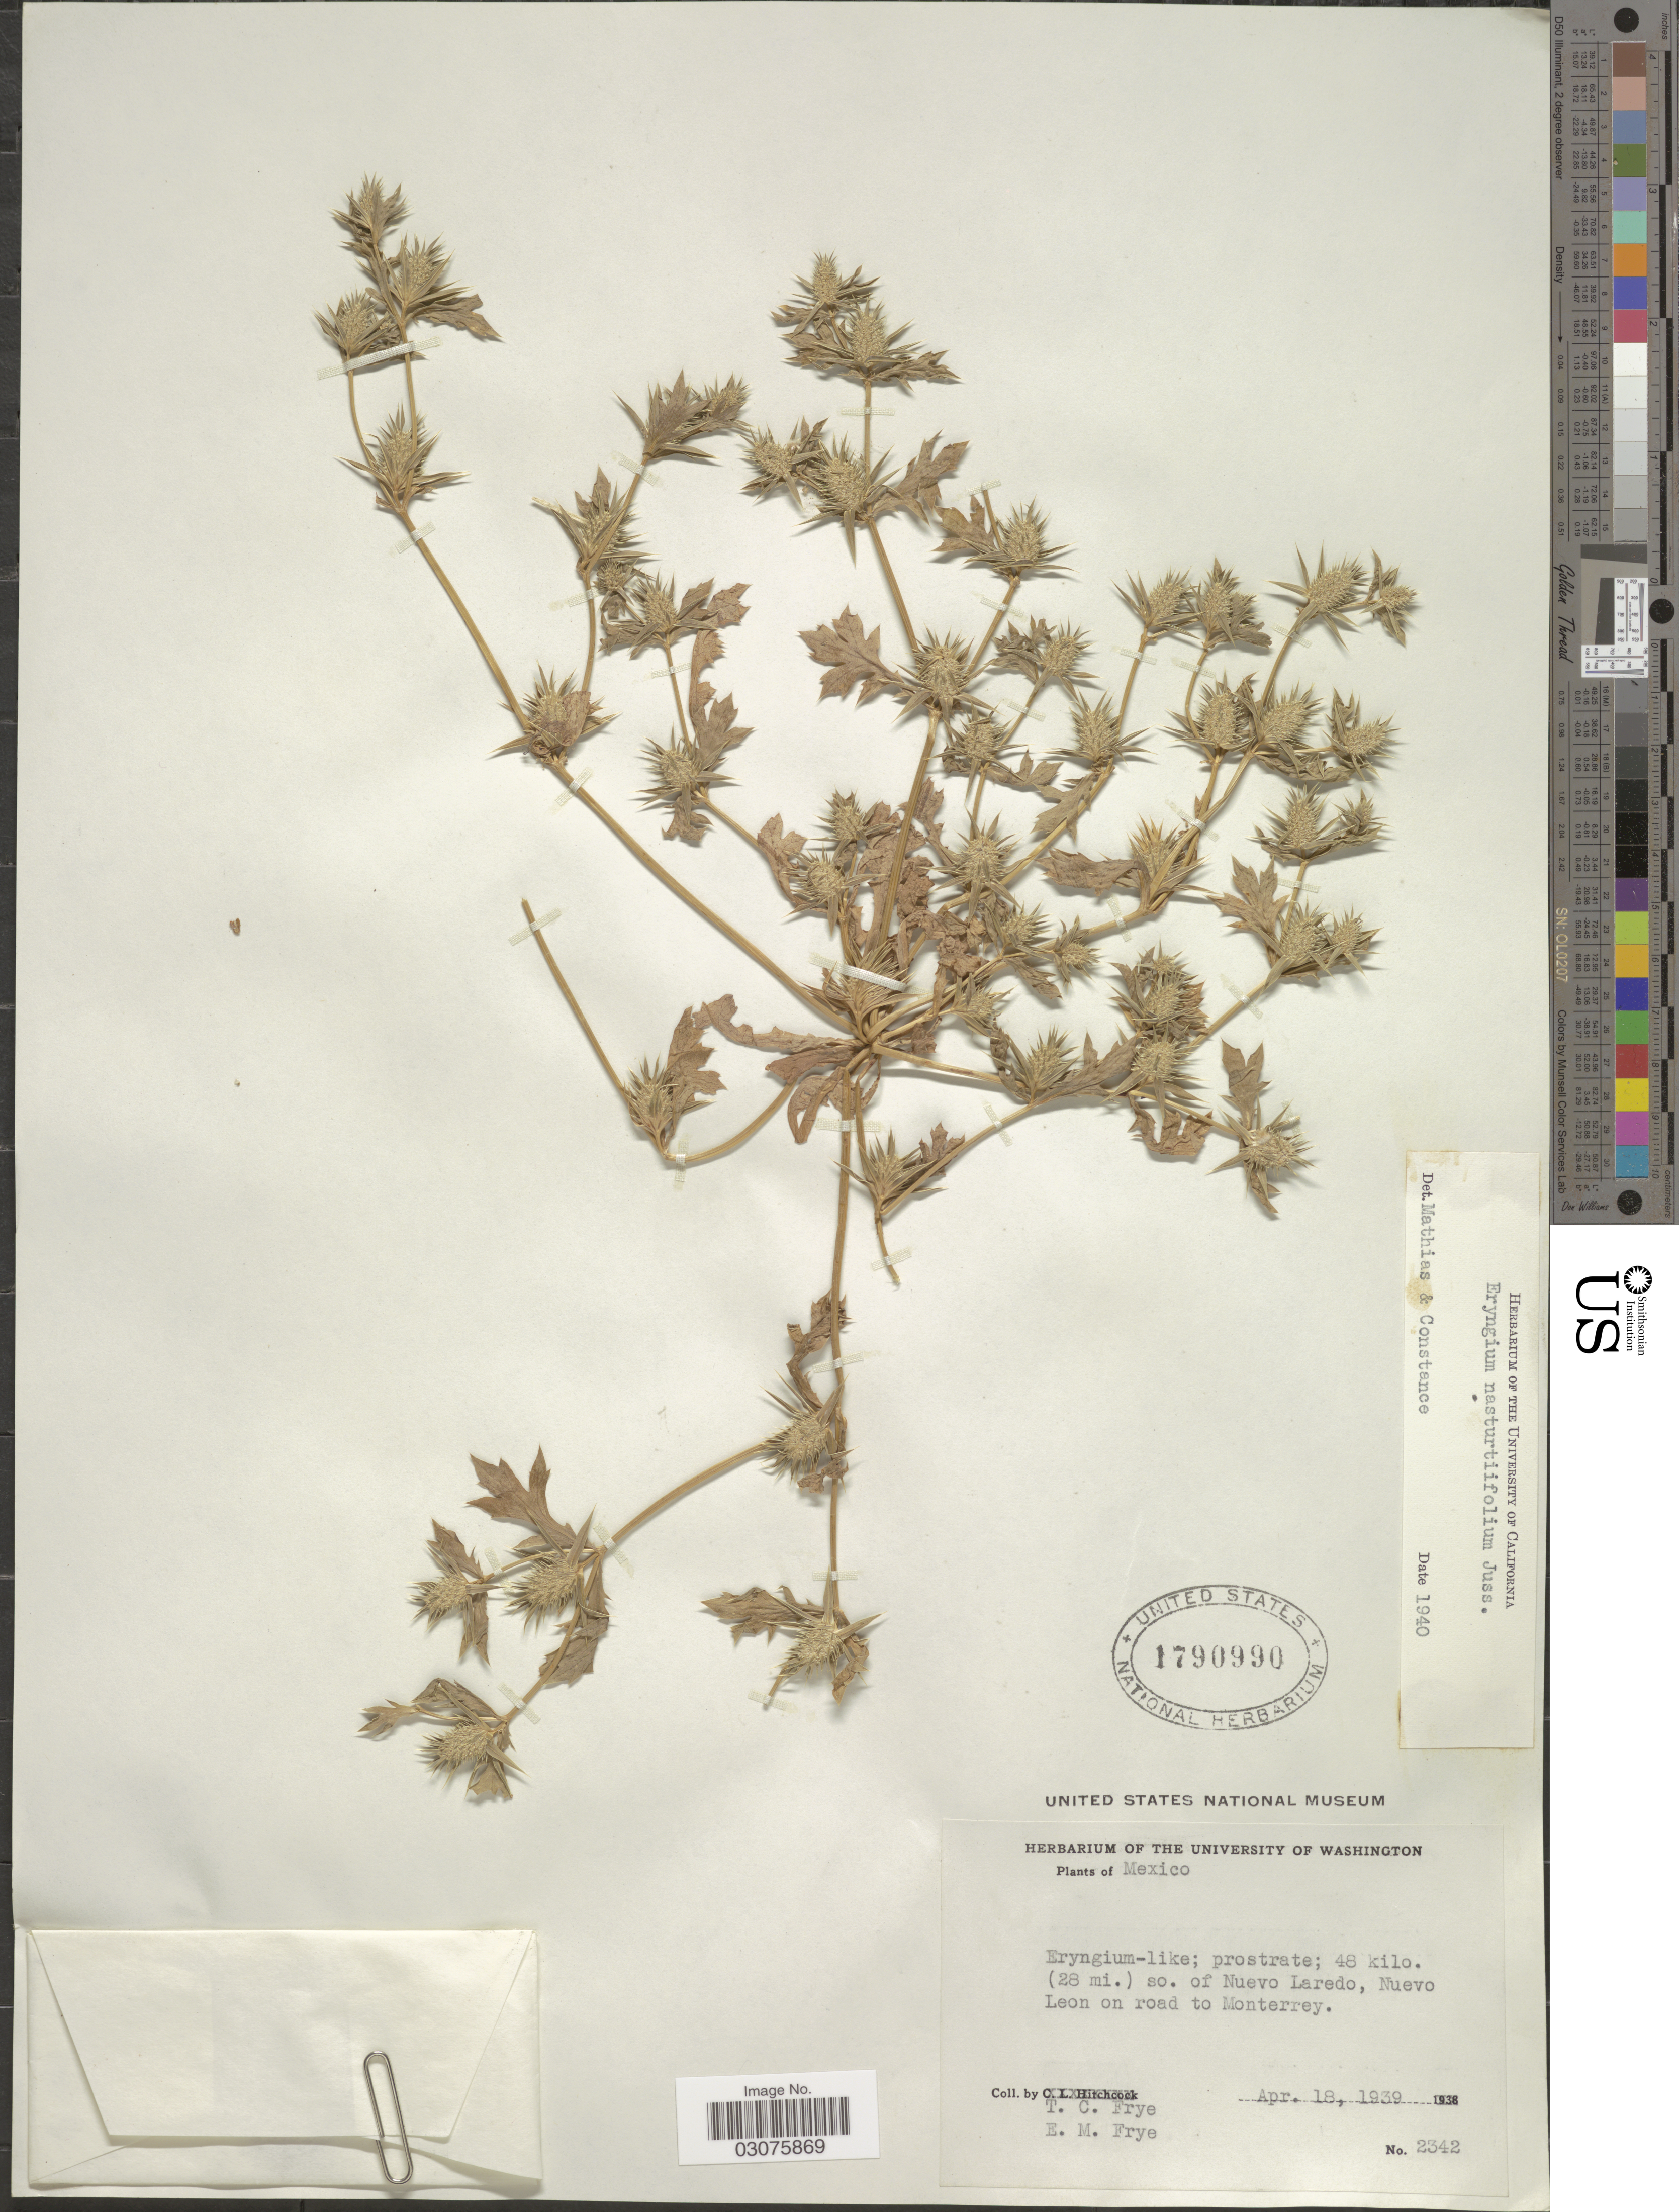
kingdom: Plantae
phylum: Tracheophyta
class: Magnoliopsida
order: Apiales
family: Apiaceae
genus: Eryngium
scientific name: Eryngium nasturtiifolium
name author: Juss. ex F. Delaroche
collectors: T. C. Frye & E. Frye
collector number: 2342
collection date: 1939-04-18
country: Mexico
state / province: Nuevo León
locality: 48 kilo. (28 mi.) so. of Nuevo Laredo, Nuevo Leon on road to Monterrey.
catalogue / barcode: US 1790990